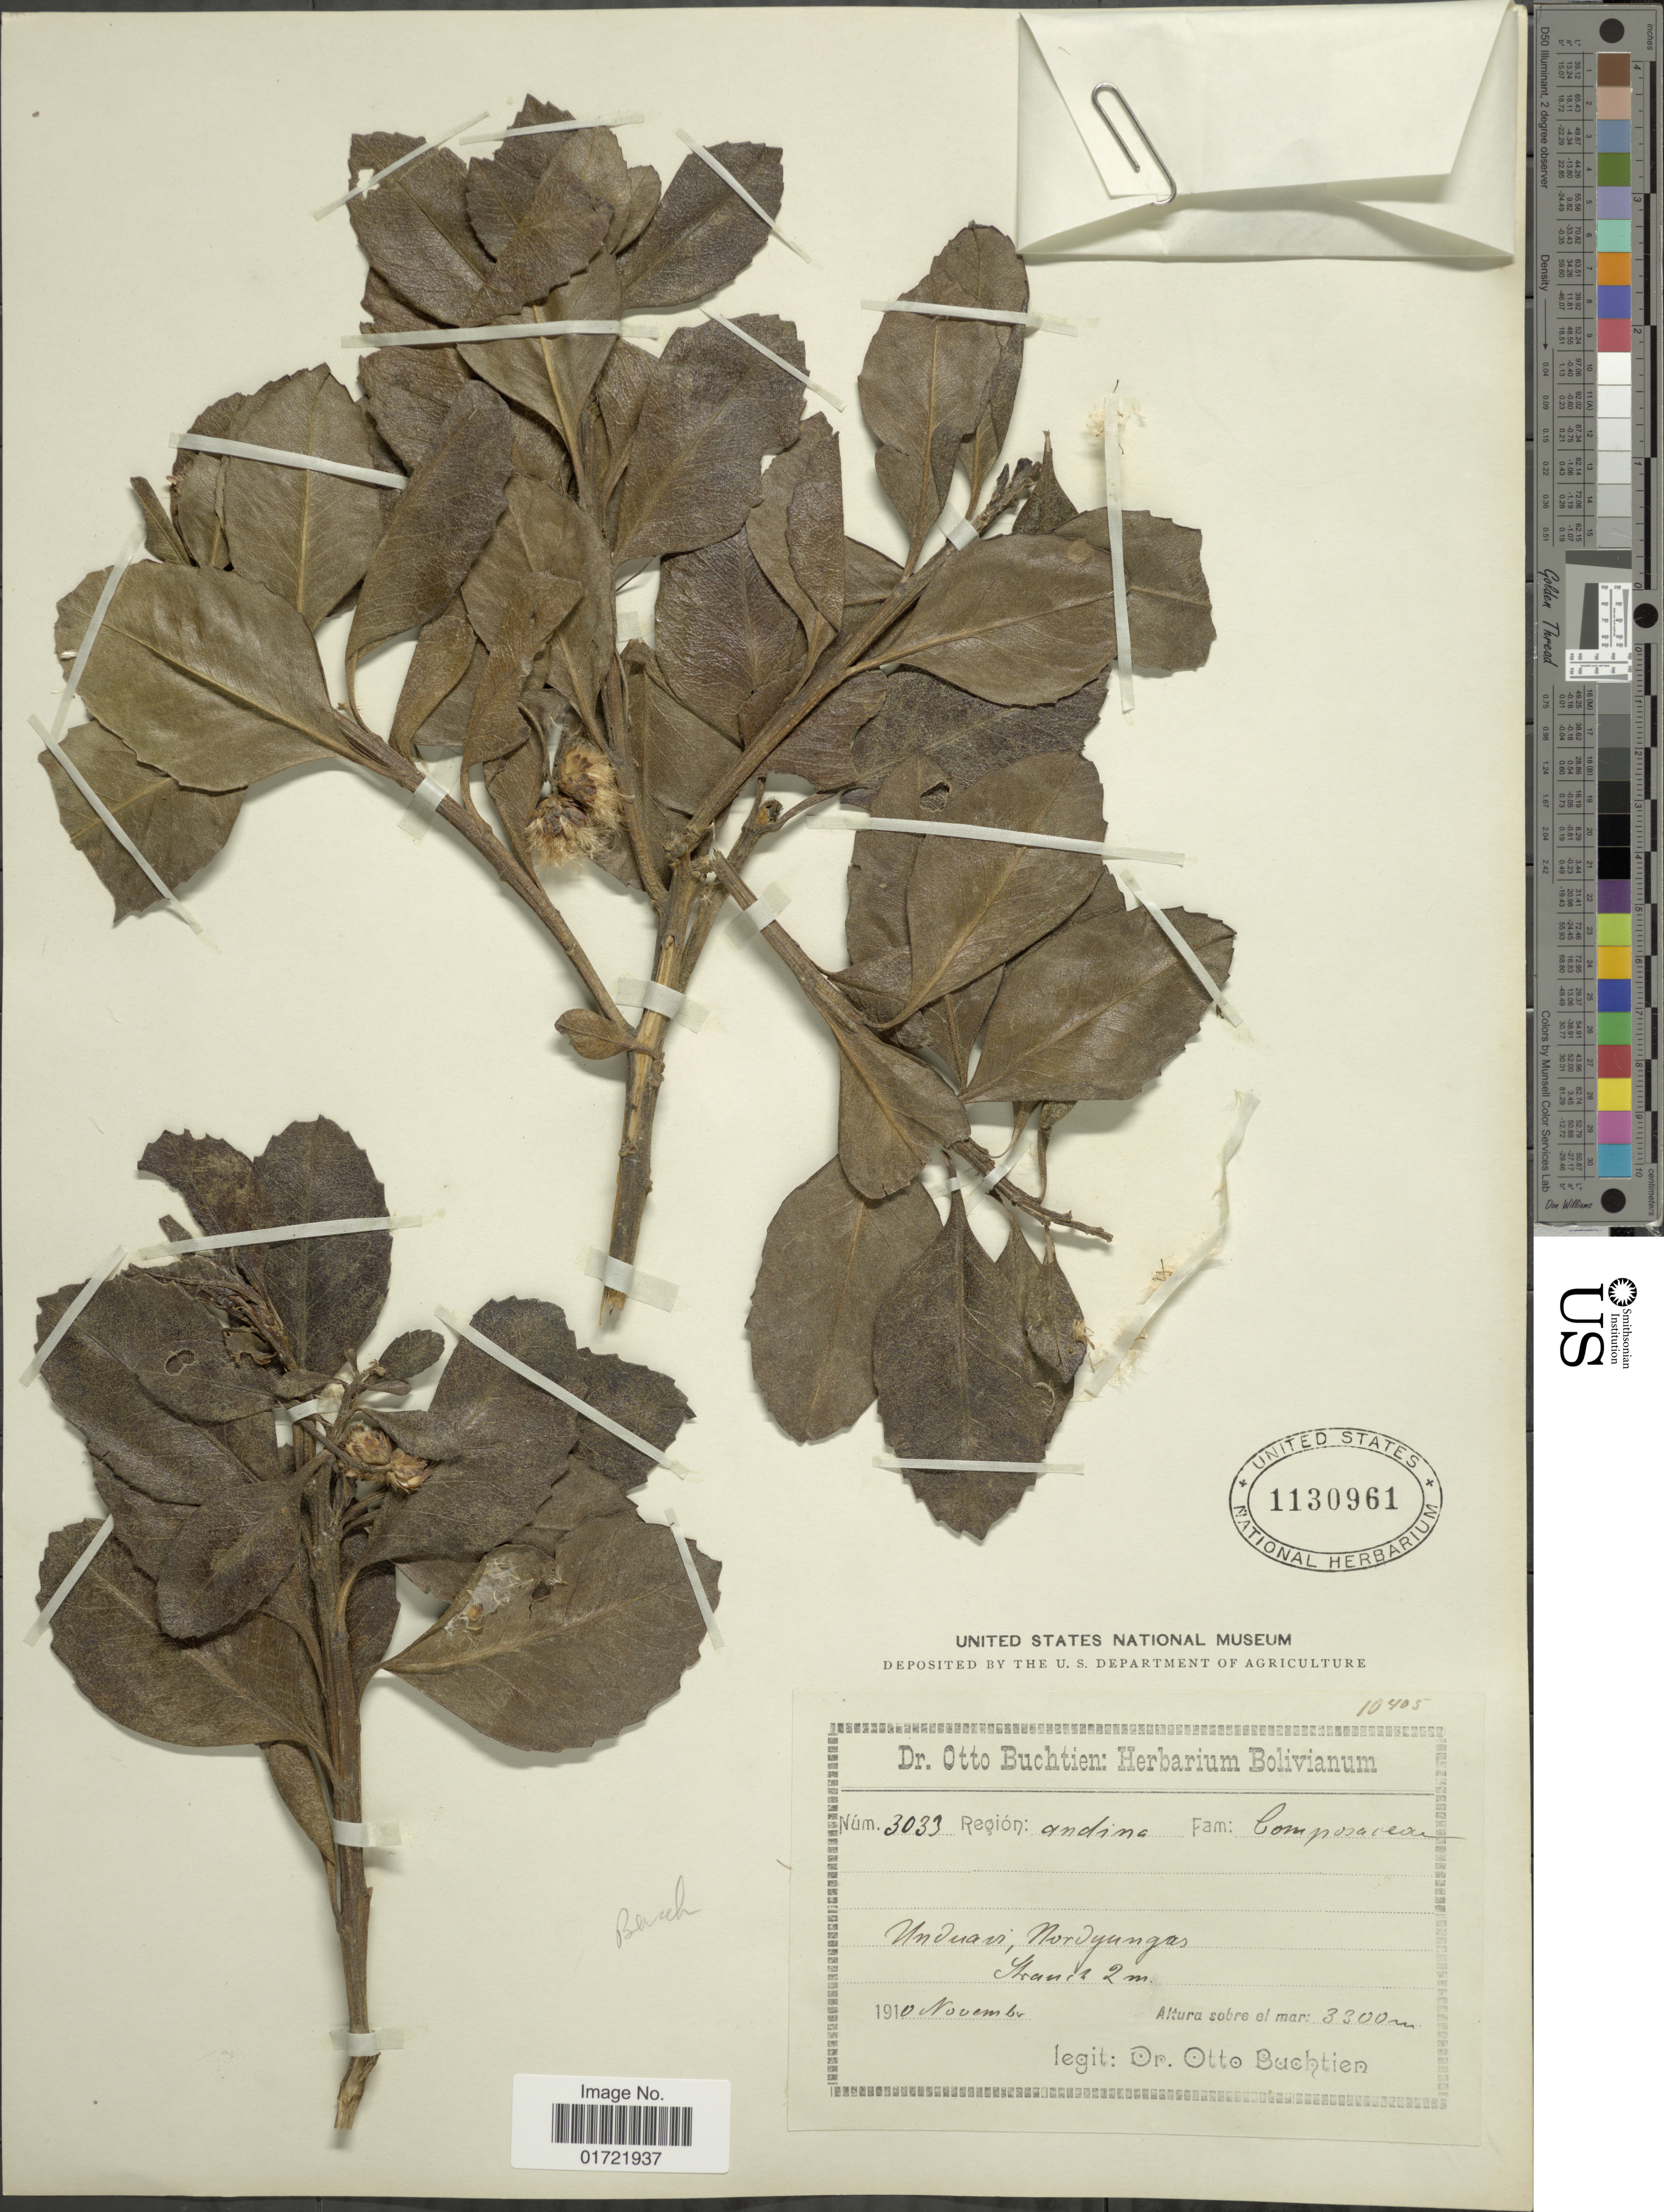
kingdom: Plantae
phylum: Tracheophyta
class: Magnoliopsida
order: Asterales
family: Asteraceae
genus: Baccharis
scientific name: Baccharis buchtienii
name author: H. Rob.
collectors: O. Buchtien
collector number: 3033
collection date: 1910-11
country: Bolivia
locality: Region: Andne. Unduavi; Nordyungas.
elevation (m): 3300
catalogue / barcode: US 1130961